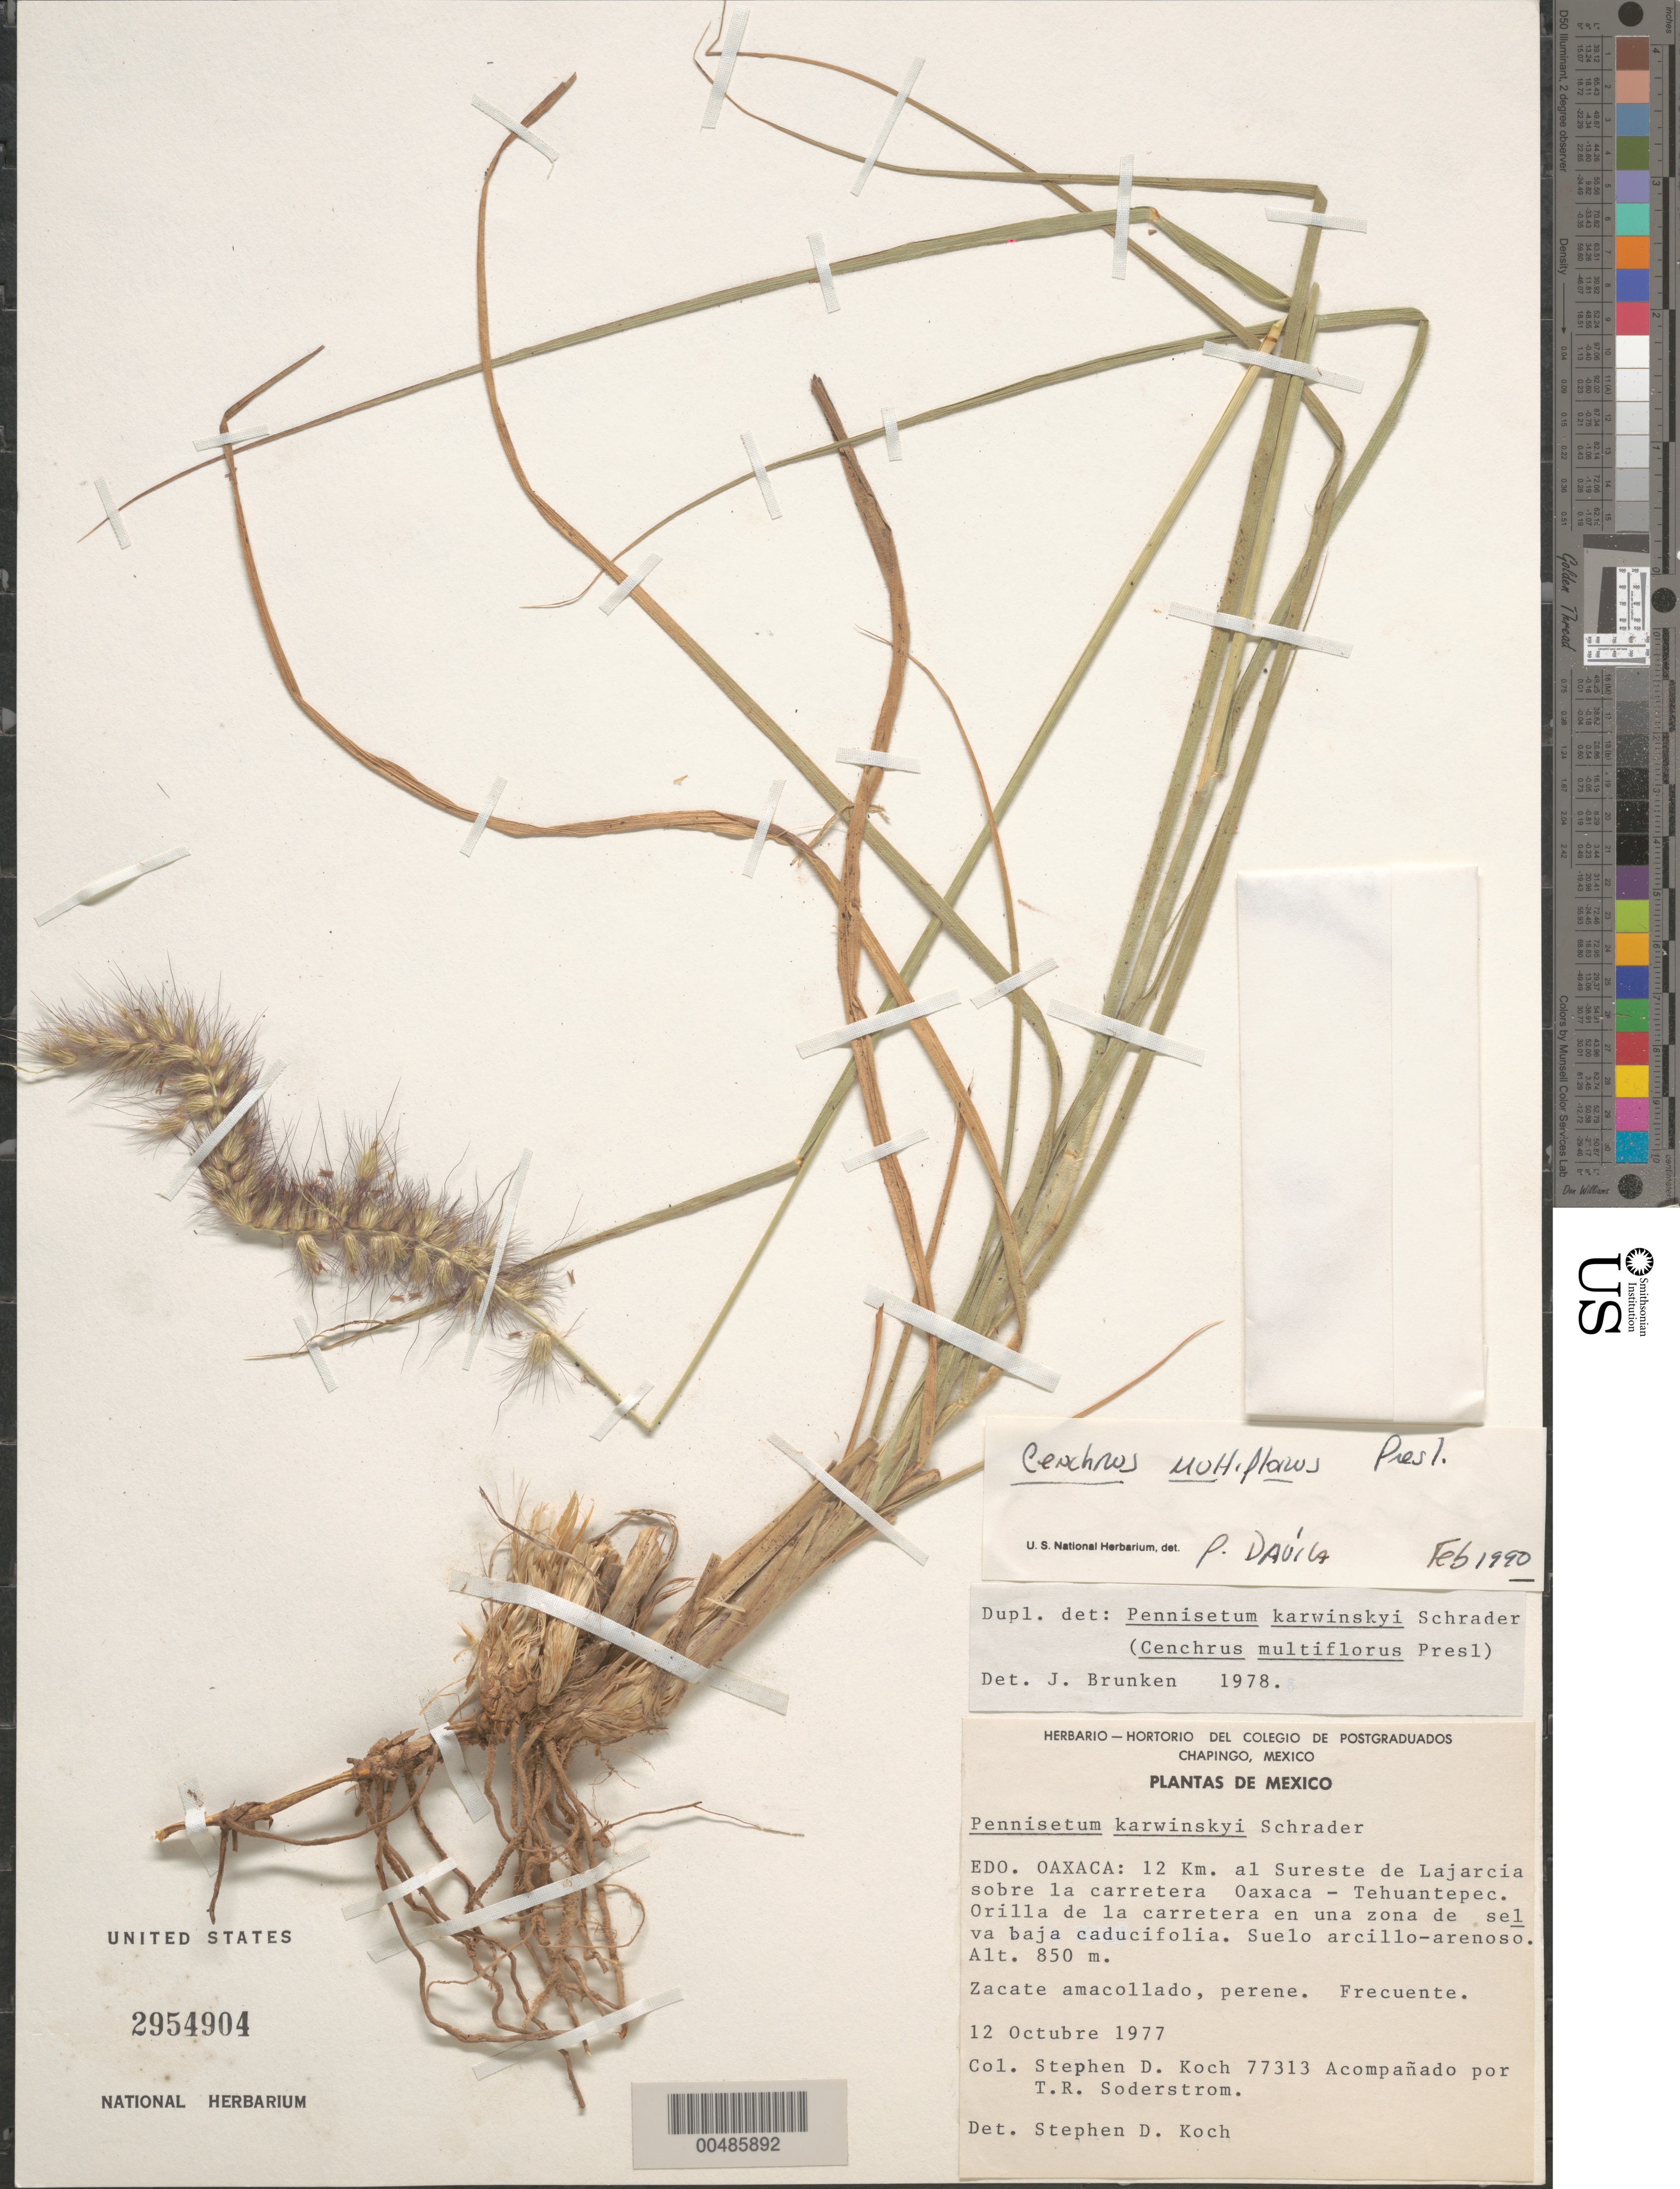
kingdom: Plantae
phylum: Tracheophyta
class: Liliopsida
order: Poales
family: Poaceae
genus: Cenchrus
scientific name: Cenchrus multiflorus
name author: C. Presl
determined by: Dav¡la, P.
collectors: S. D. Koch & T. R. Soderstrom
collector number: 77313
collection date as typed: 12 Oct 1977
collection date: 1977-10-12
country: Mexico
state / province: Oaxaca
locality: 12 km al Sureste de Lajarcia sobre la carretera Oaxaca-Tehuantepec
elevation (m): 850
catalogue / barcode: US 2954904